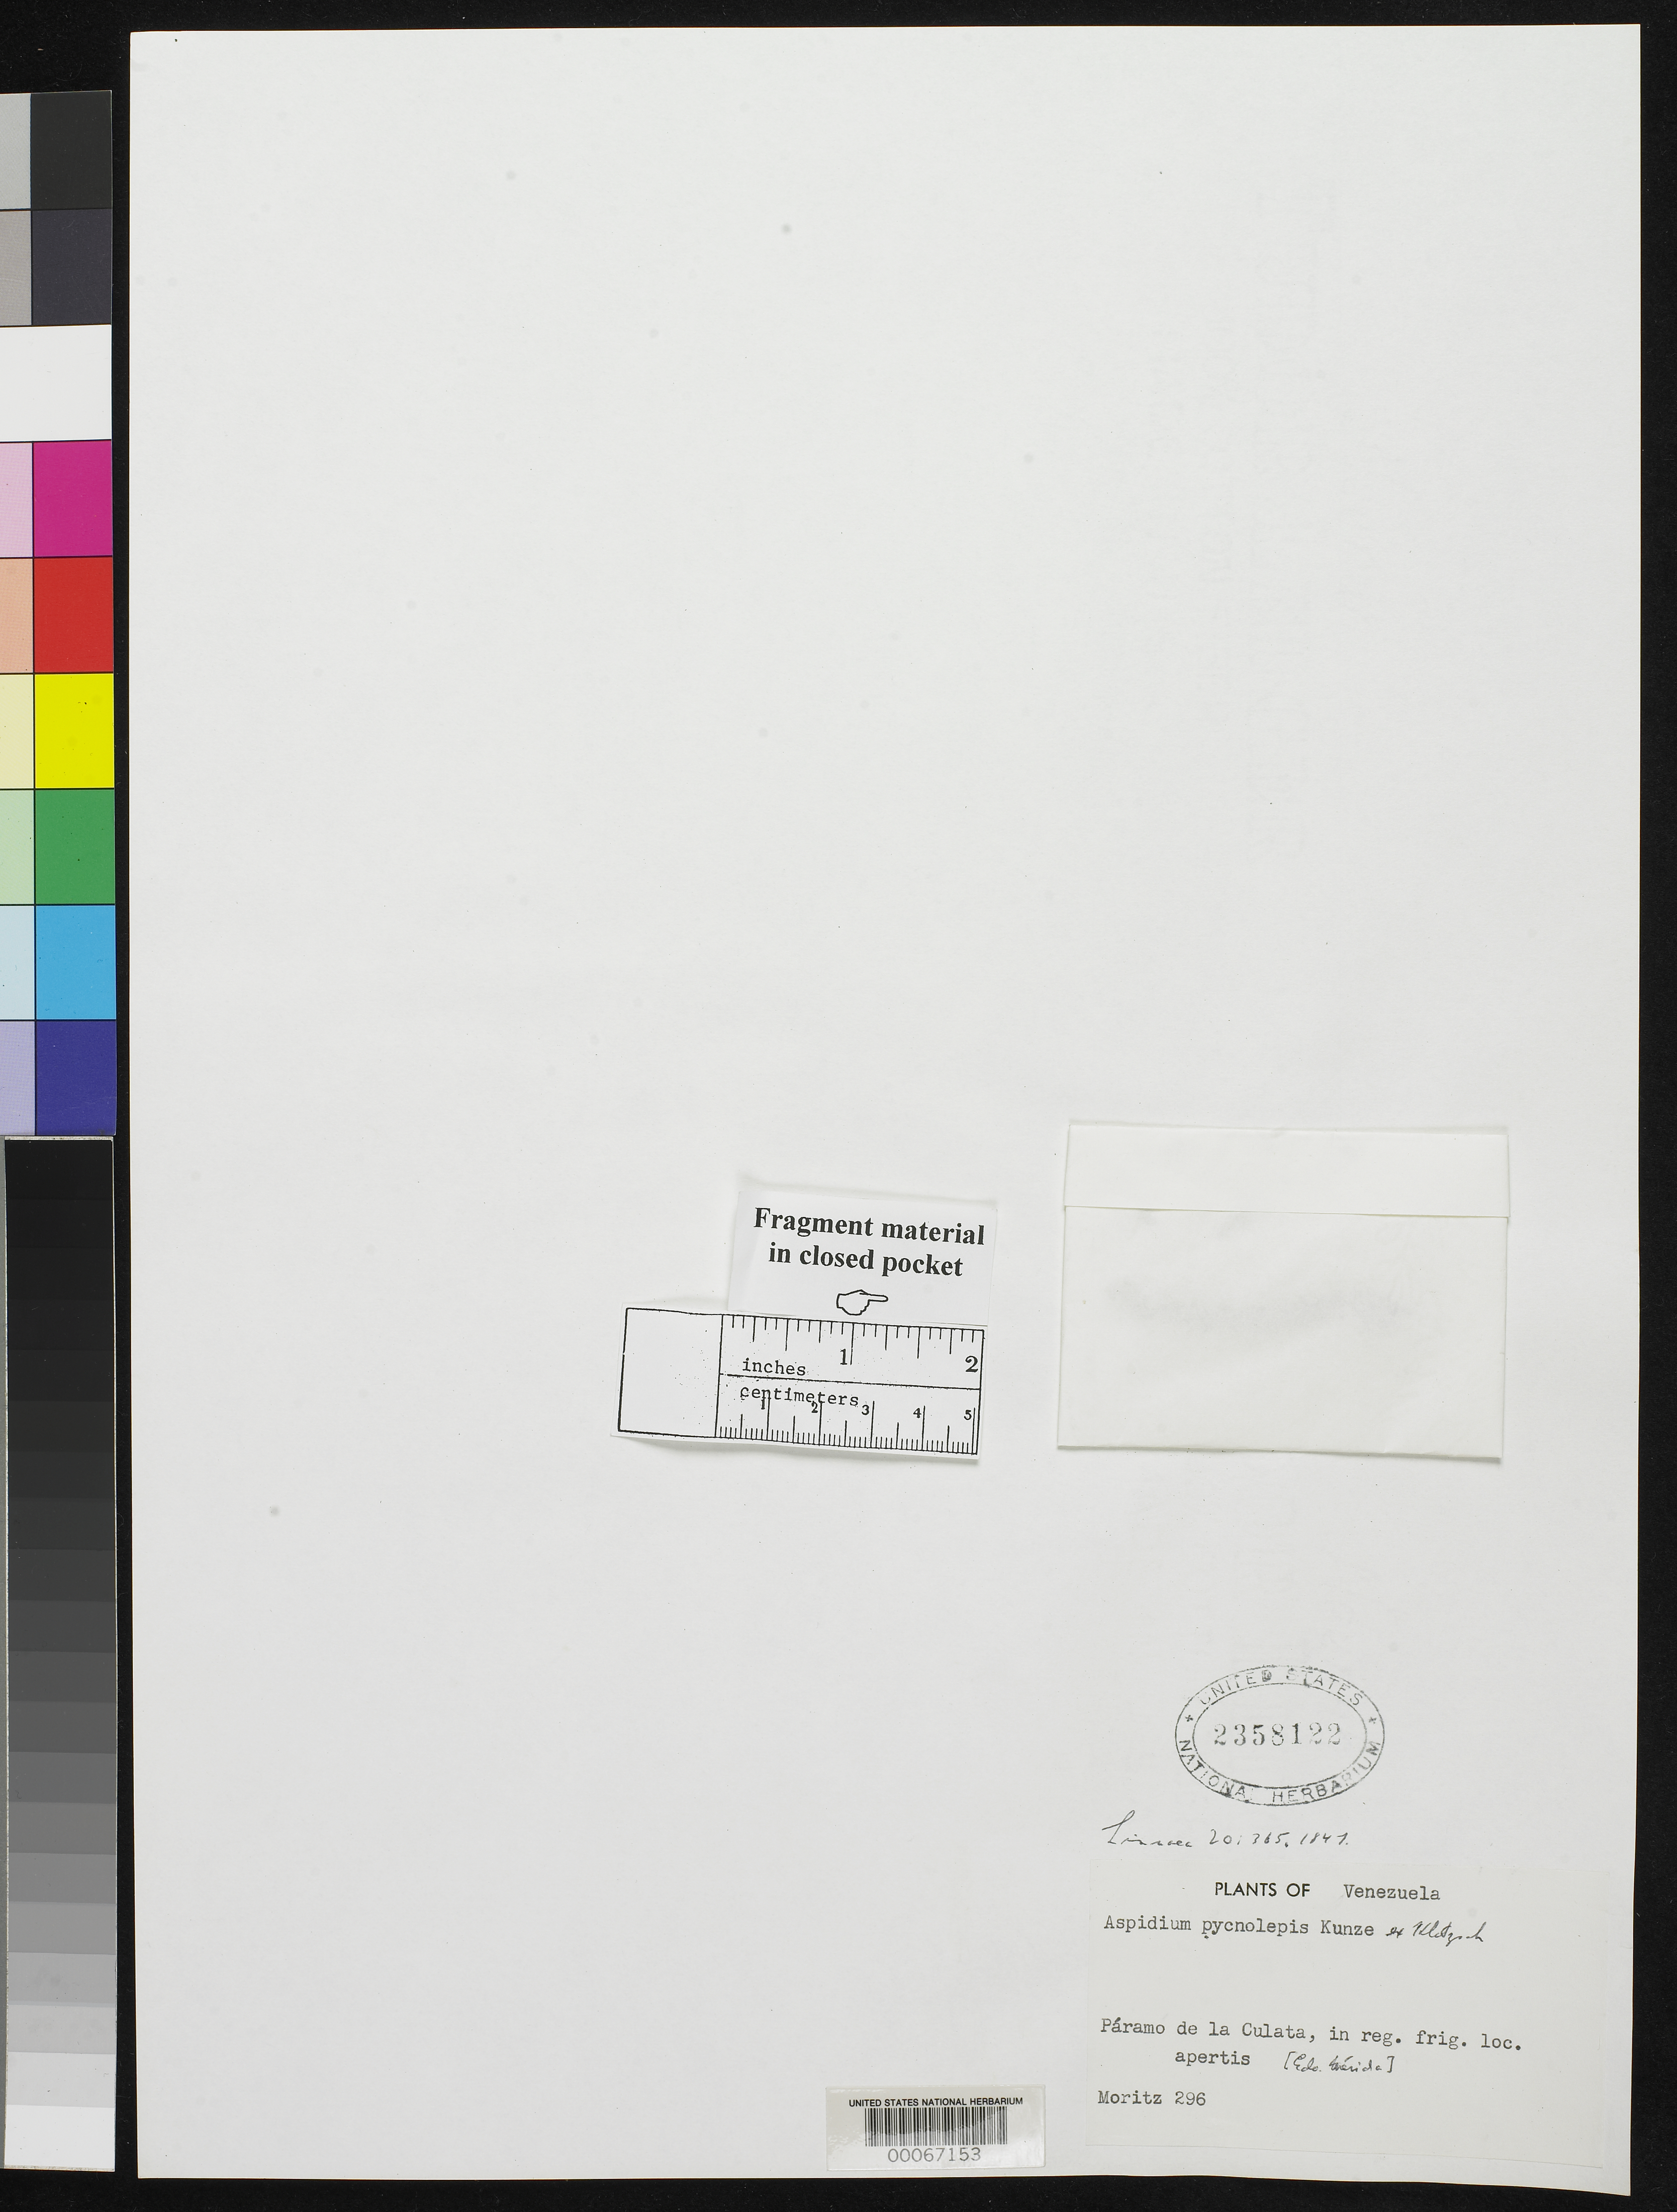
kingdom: Plantae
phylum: Tracheophyta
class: Polypodiopsida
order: Polypodiales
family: Tectariaceae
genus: Aspidium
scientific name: Aspidium pycnolepis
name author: Kunze ex Klotzsch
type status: Type Fragment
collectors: A. Moritz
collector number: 296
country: Venezuela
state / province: Mérida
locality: Paramo de La Culata.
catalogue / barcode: US 2358122